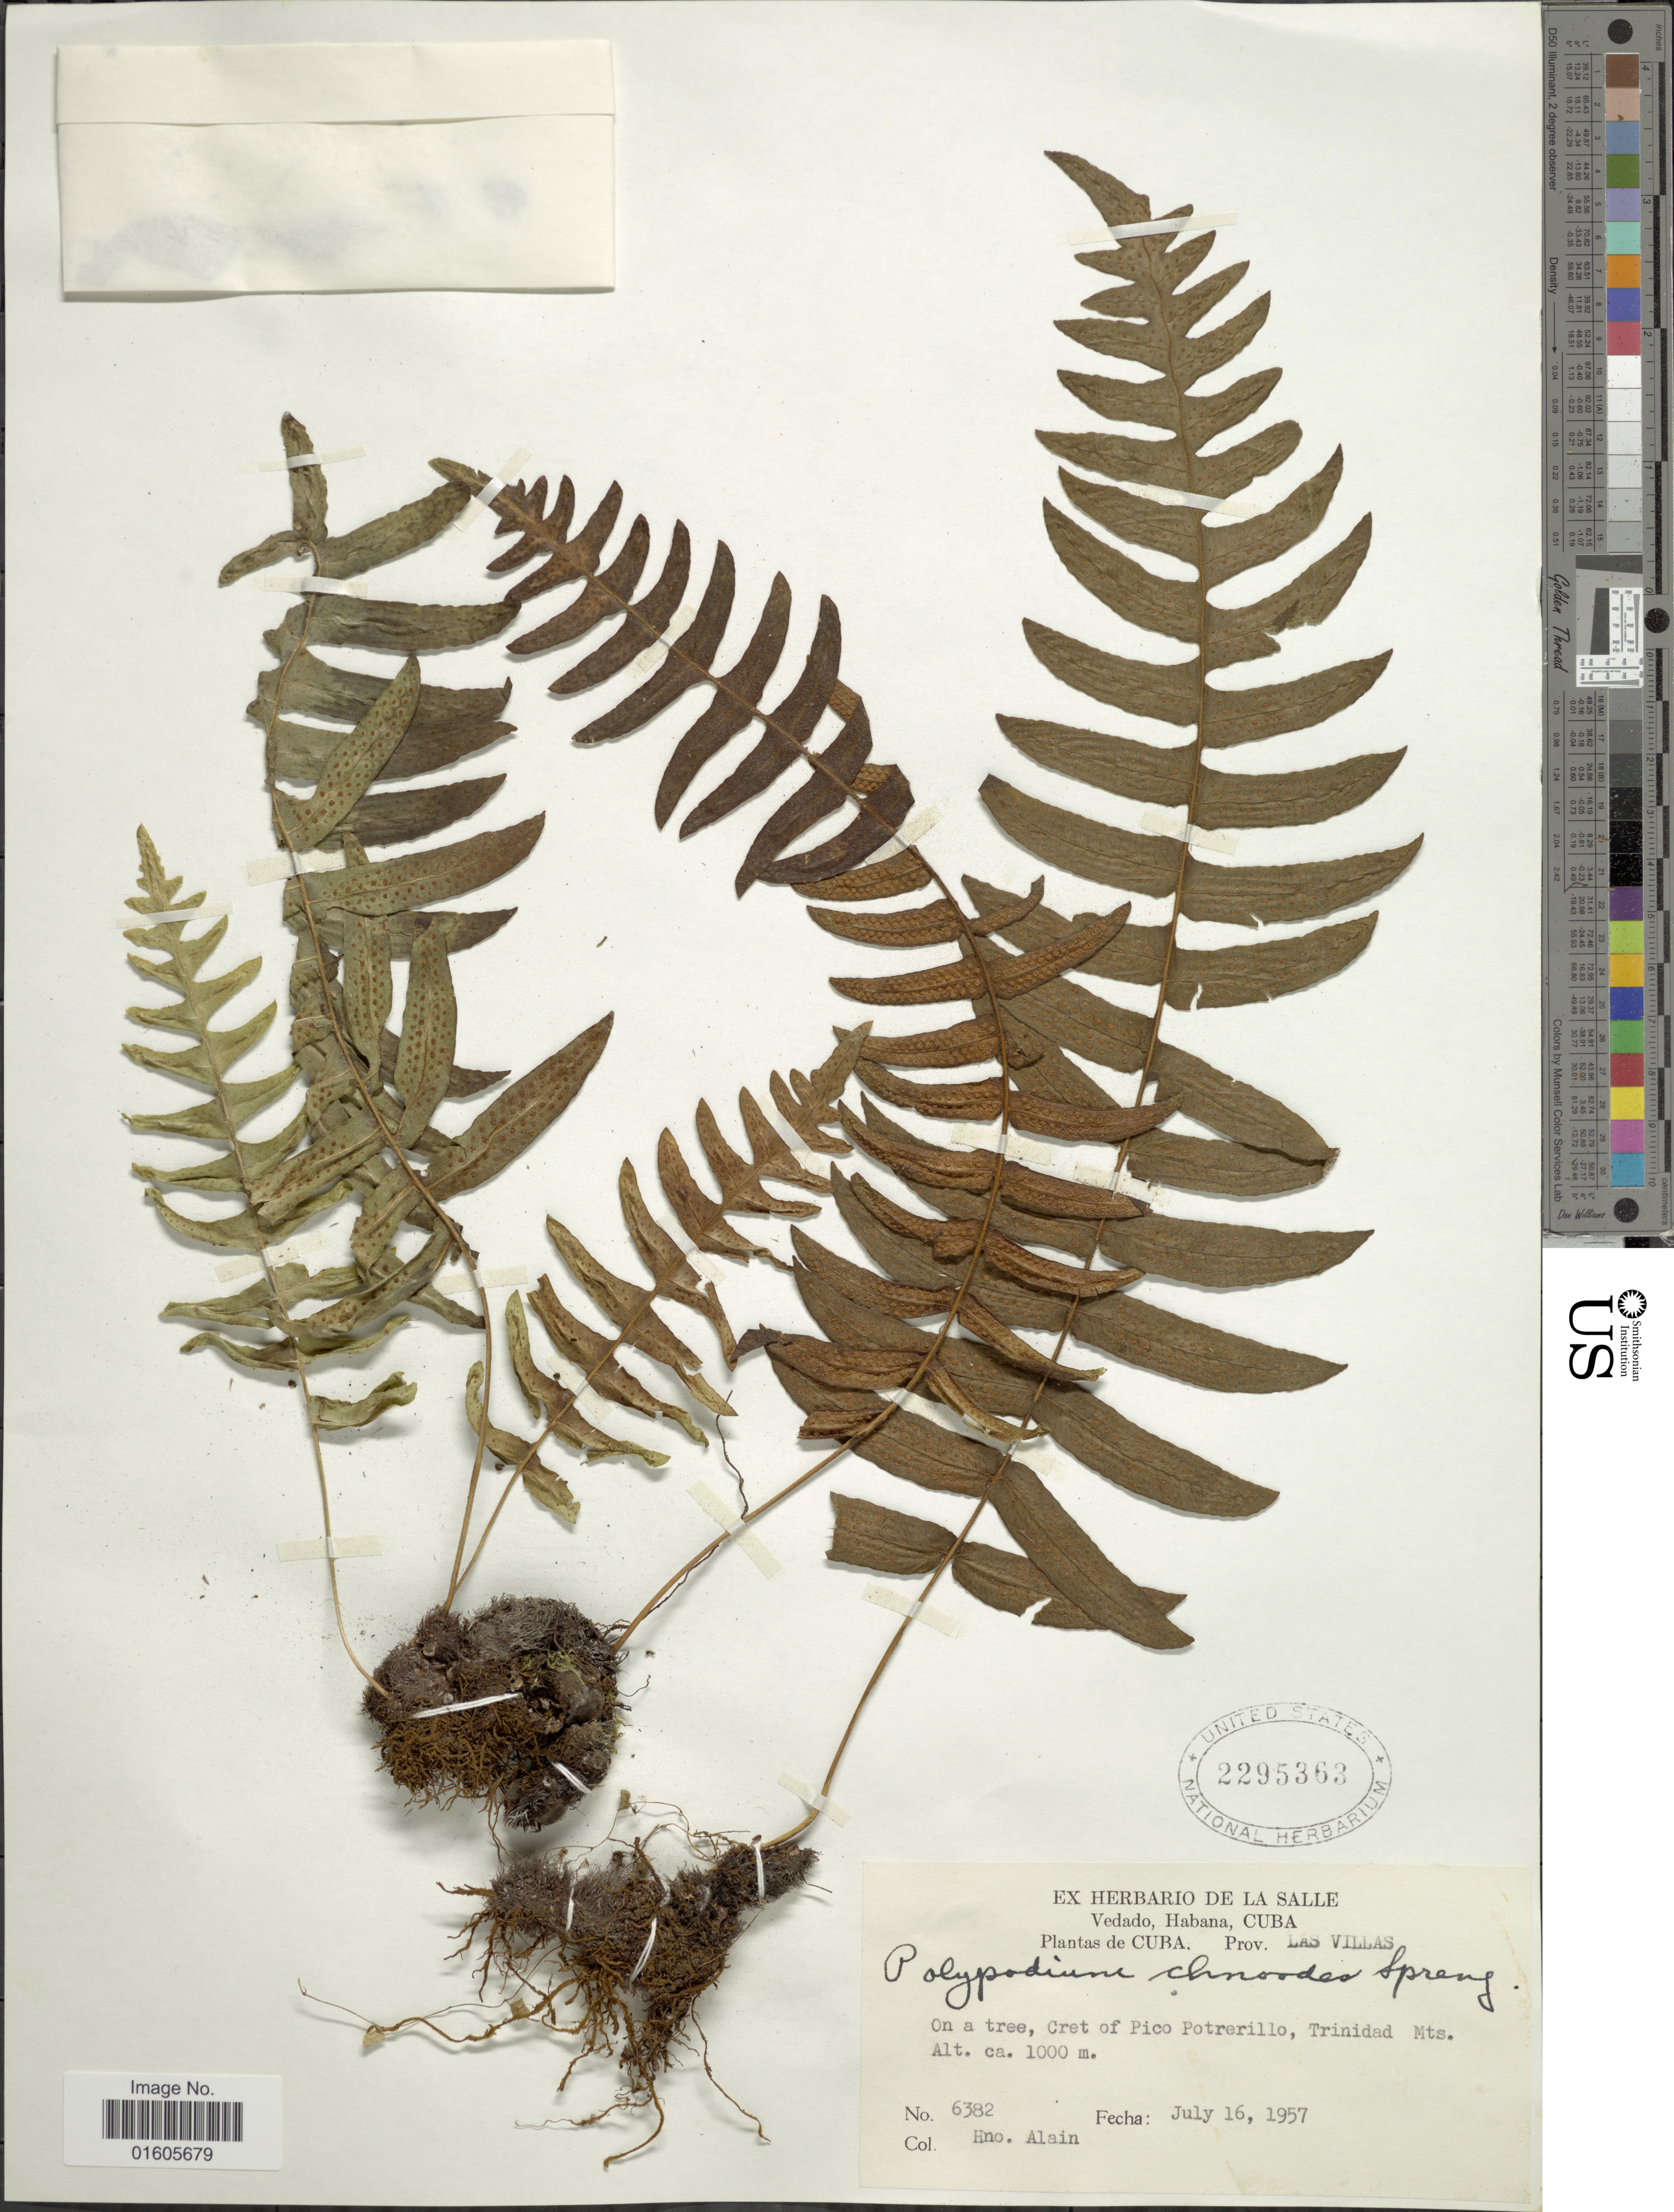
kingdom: Plantae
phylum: Tracheophyta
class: Polypodiopsida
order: Polypodiales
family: Polypodiaceae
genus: Serpocaulon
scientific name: Serpocaulon dissimile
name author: (L.) A.R. Sm.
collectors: A. H. Liogier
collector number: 6382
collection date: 1957-07-16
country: Cuba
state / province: Las Villas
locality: On a tree, Cret of Pico Potrerillo, Trinidad Mts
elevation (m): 1000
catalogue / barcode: US 2295363